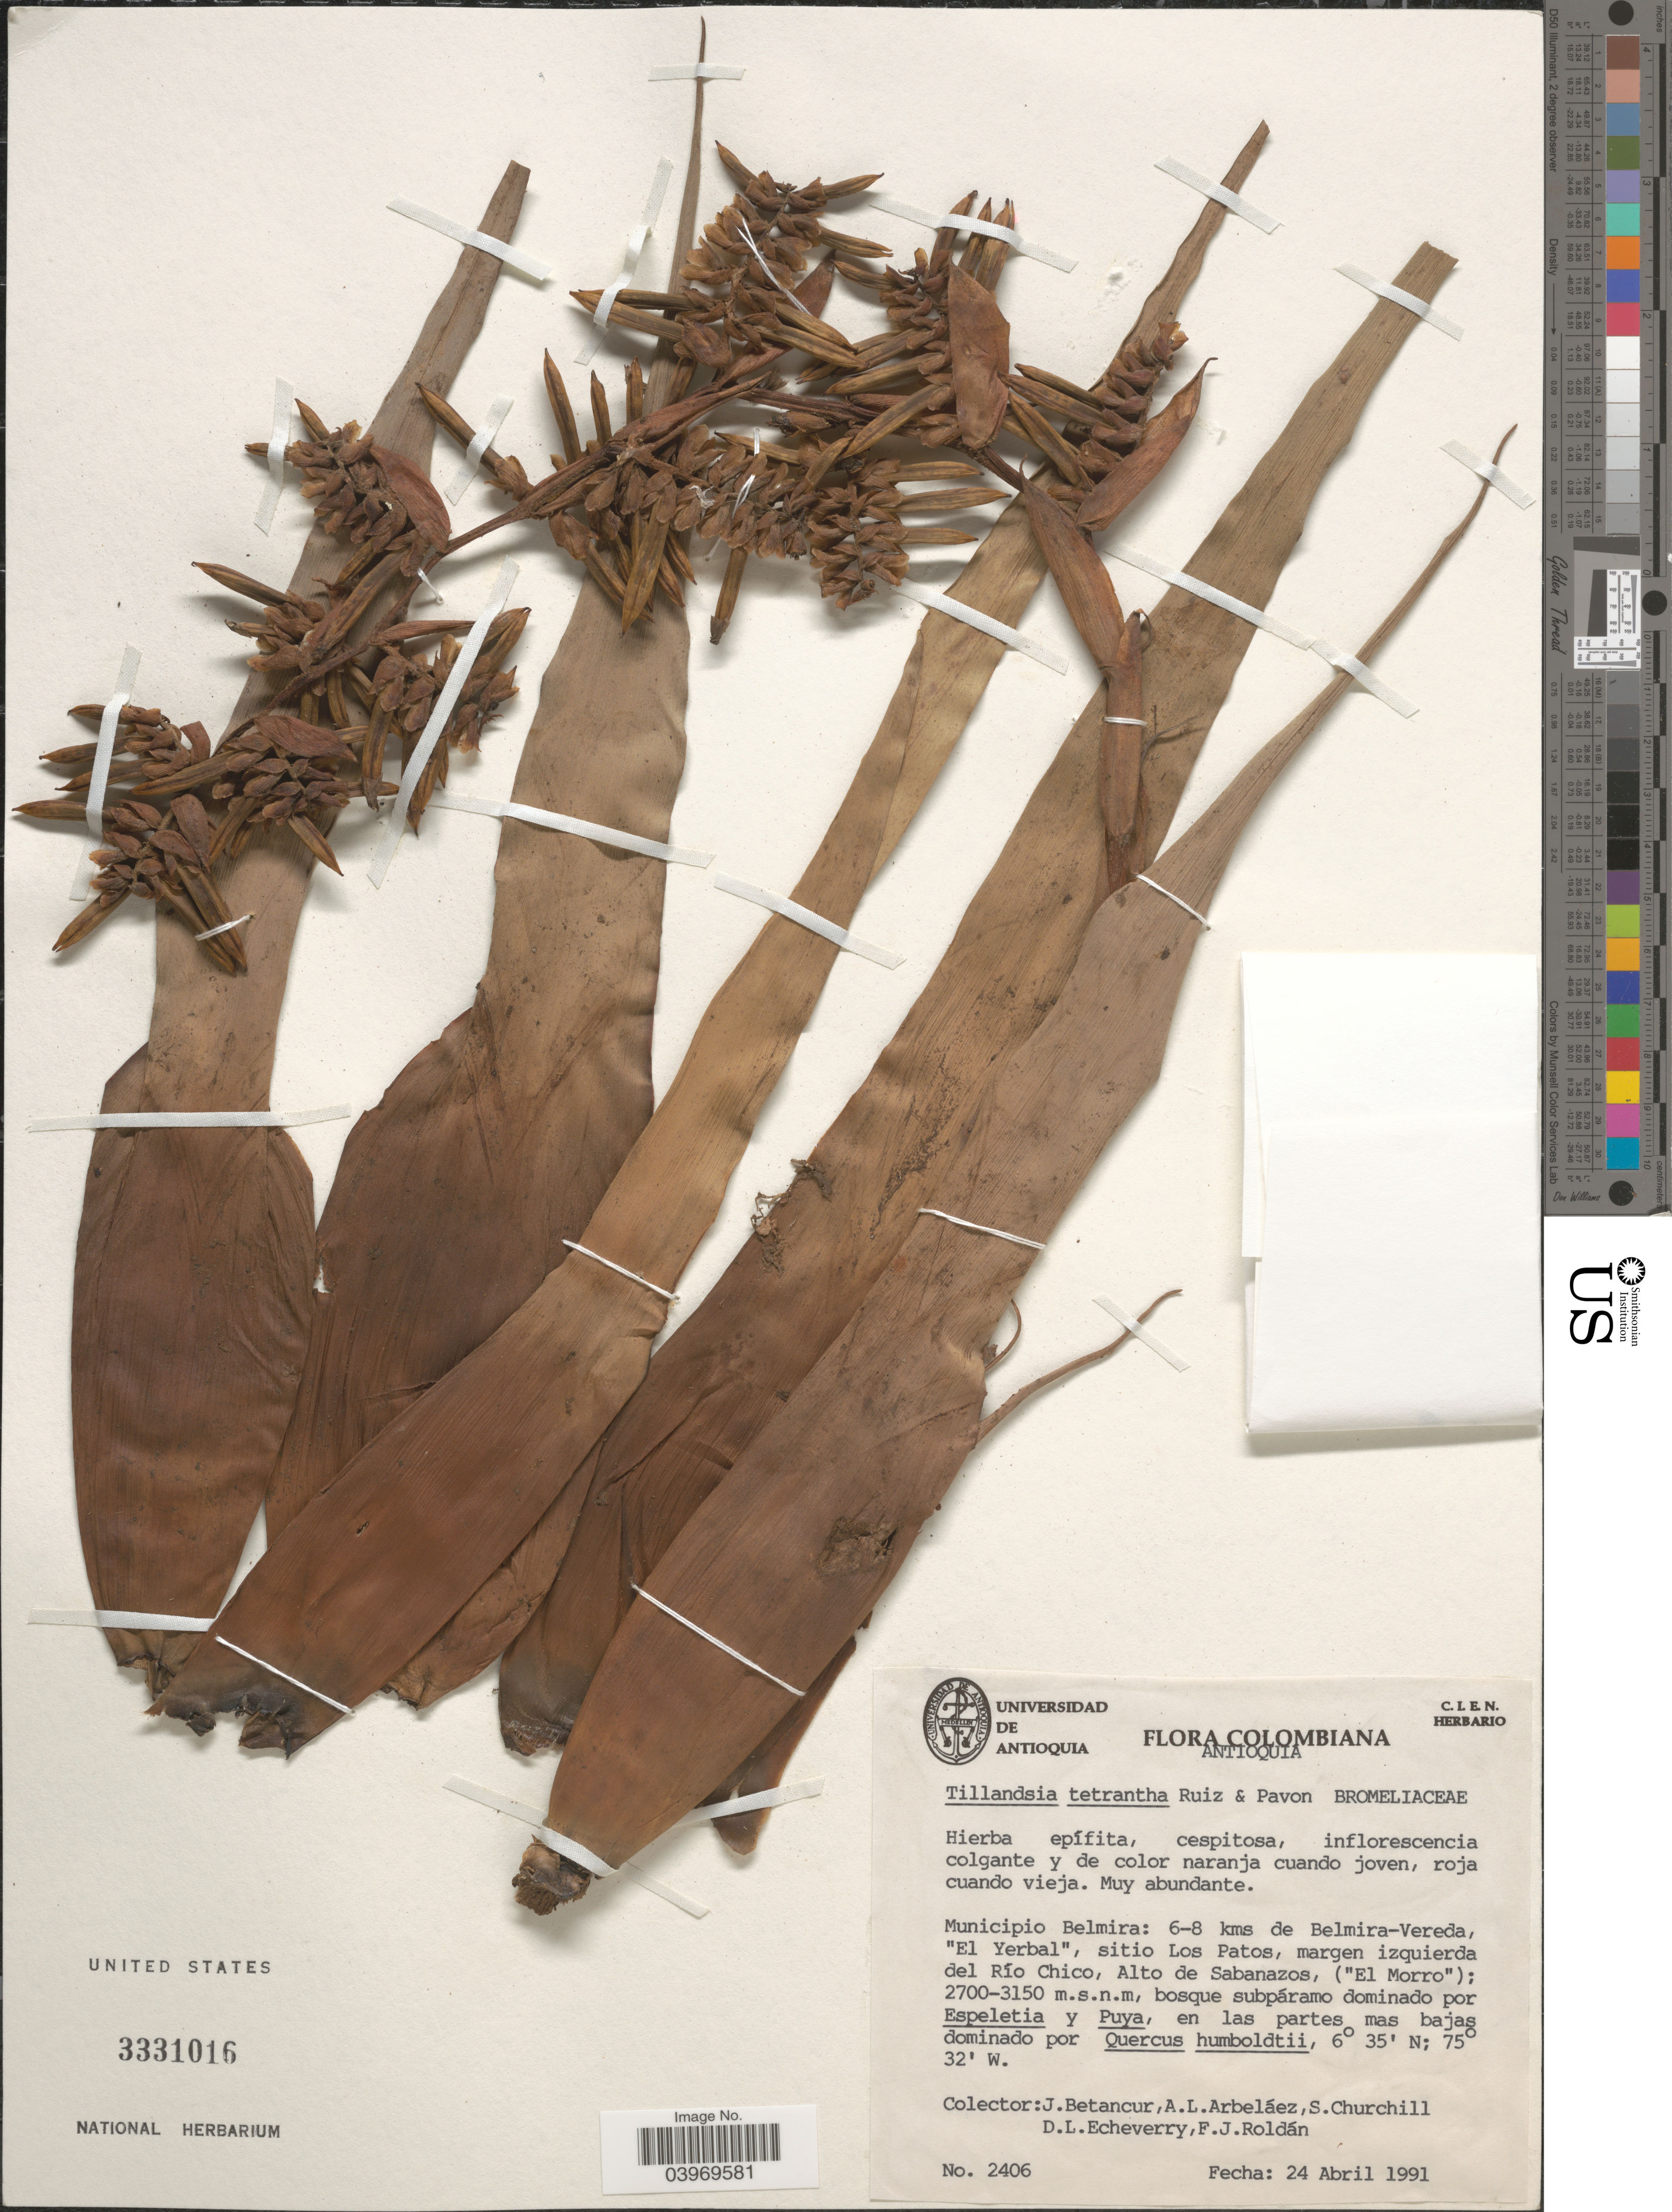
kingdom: Plantae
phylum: Tracheophyta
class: Liliopsida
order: Poales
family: Bromeliaceae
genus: Racinaea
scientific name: Racinaea tetrantha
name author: (Ruiz & Pav.) L.B. Sm.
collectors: J. Betancur, A. Arbeláez Alvarez, S. Churchill, D. Echeverry & F. J. Roldán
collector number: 2406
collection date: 1991-04-24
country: Colombia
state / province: Antioquia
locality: Municipio Belmira: 6-8 kms de Belmira-Vereda, "El Yerbal", sitio Los Patos, margen izquierda del Río Chico, Alto de Sabanazos, ("El Morro").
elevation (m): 2700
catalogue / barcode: US 3331016